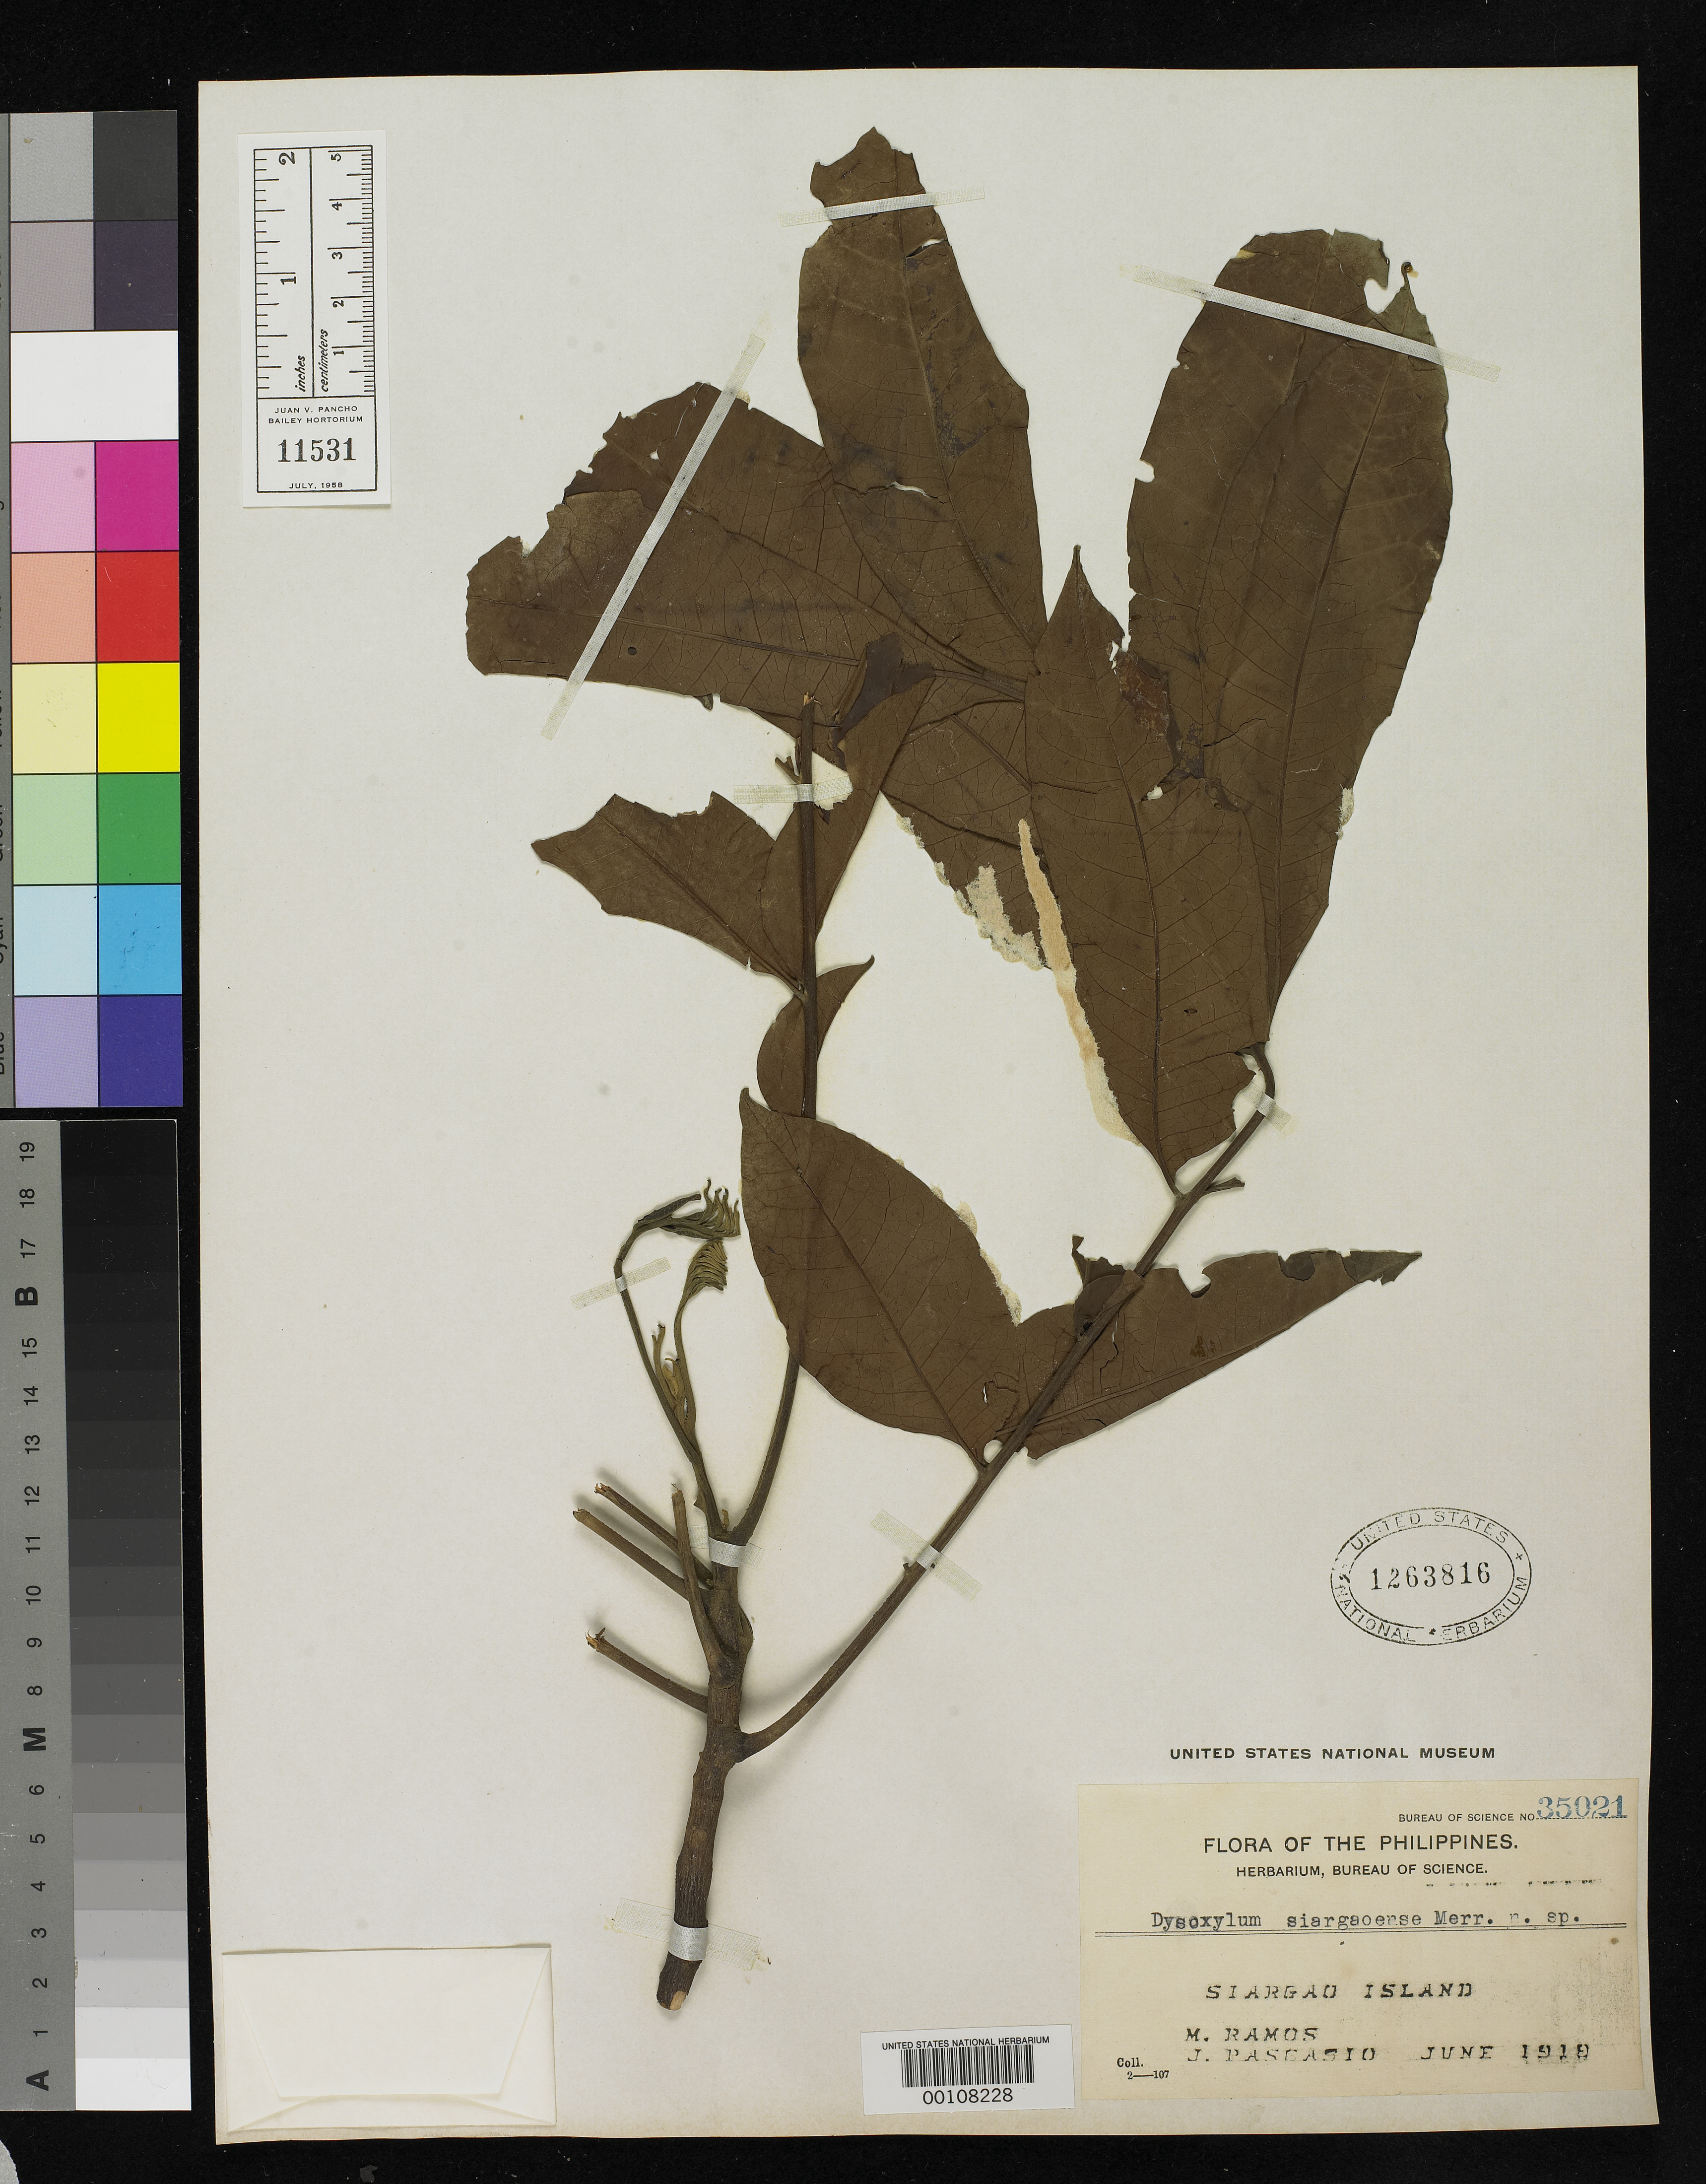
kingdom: Plantae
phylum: Tracheophyta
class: Magnoliopsida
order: Sapindales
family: Meliaceae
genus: Dysoxylum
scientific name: Dysoxylum siargaoense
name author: Merr.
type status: Isotype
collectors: J. Pascasio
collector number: Bur. Sci. 35021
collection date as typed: Jun 1919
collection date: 1919-06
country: Philippines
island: Siargao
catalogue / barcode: US 1263816